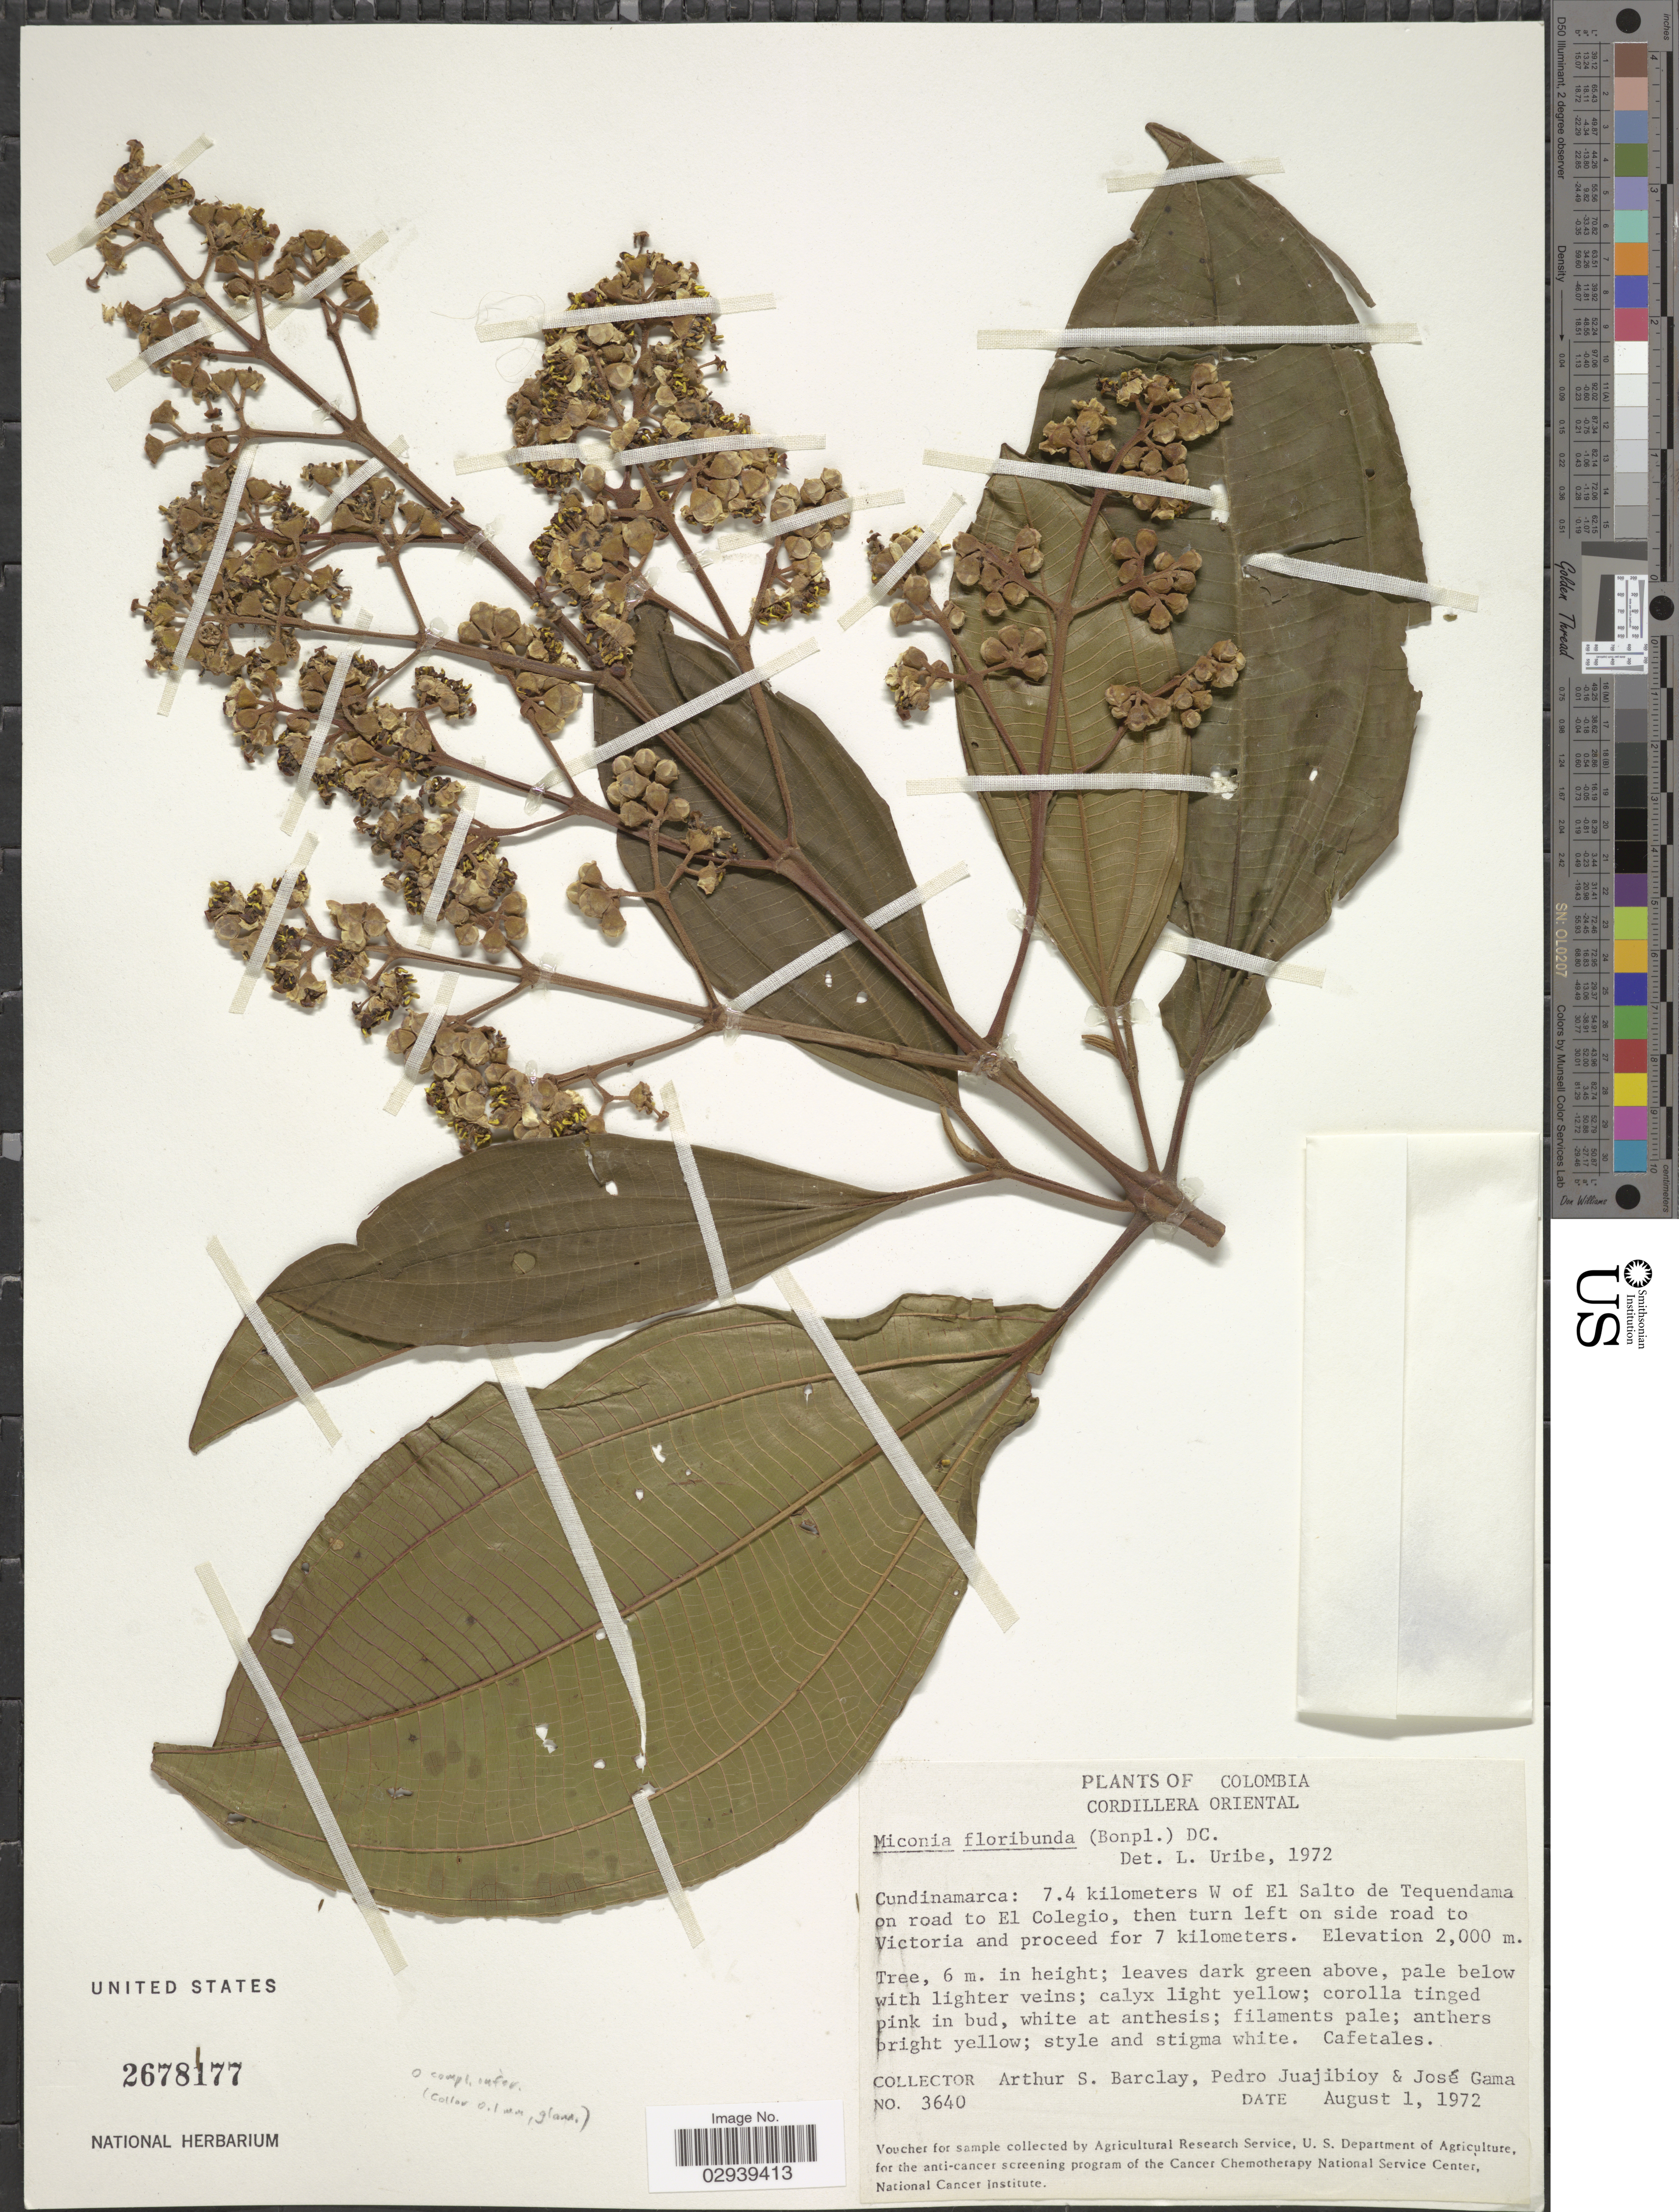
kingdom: Plantae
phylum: Tracheophyta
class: Magnoliopsida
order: Myrtales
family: Melastomataceae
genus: Miconia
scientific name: Miconia floribunda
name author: (Bonpl.) DC.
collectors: A. S. Barclay, P. Juajibioy & J. Gama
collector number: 3640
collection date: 1972-08-01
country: Colombia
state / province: Cundinamarca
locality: Cordillera Oriental, 7.4 kilometers W of El Salto de Tequendama on road to El Colegio, then turn left on side road to Victoria and proceed for 7 kilometers.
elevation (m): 2000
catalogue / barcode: US 2678177